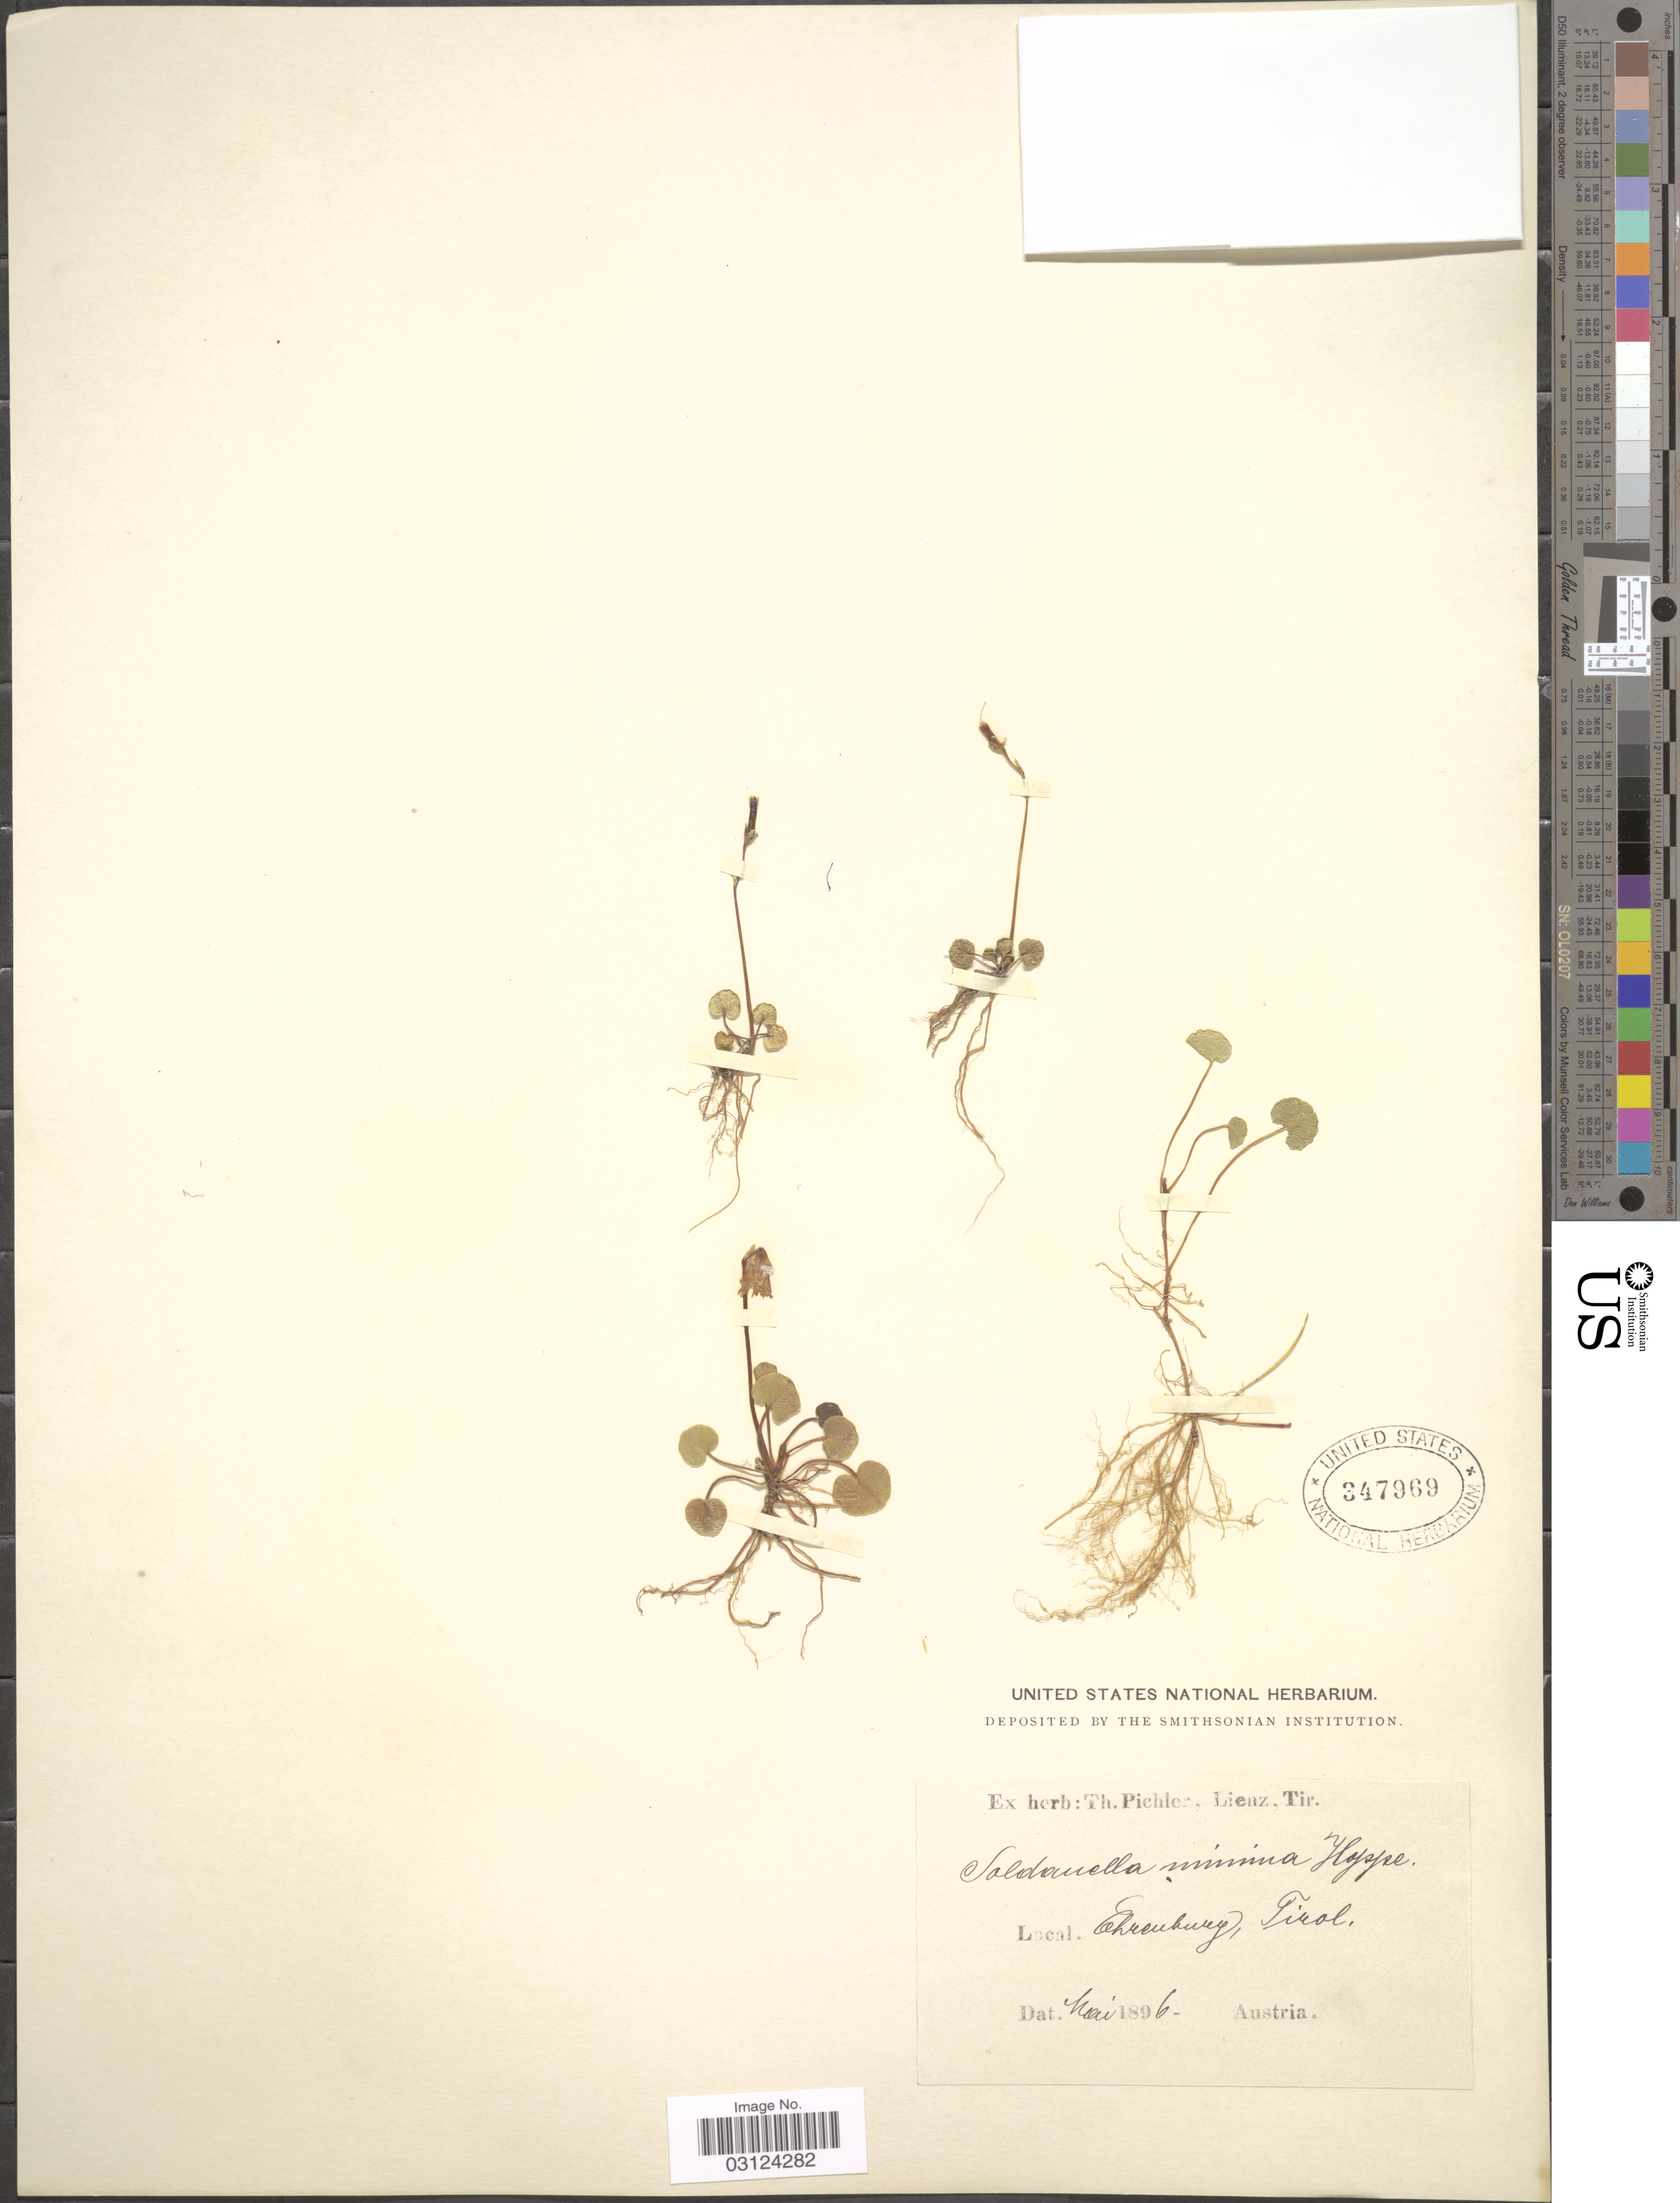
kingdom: Plantae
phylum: Tracheophyta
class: Magnoliopsida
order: Ericales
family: Primulaceae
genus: Soldanella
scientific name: Soldanella minima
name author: Hoppe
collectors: ex herb. T. Pichler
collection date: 1896-05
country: Austria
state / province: Tirol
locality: Ehrenburg.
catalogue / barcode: US 347969